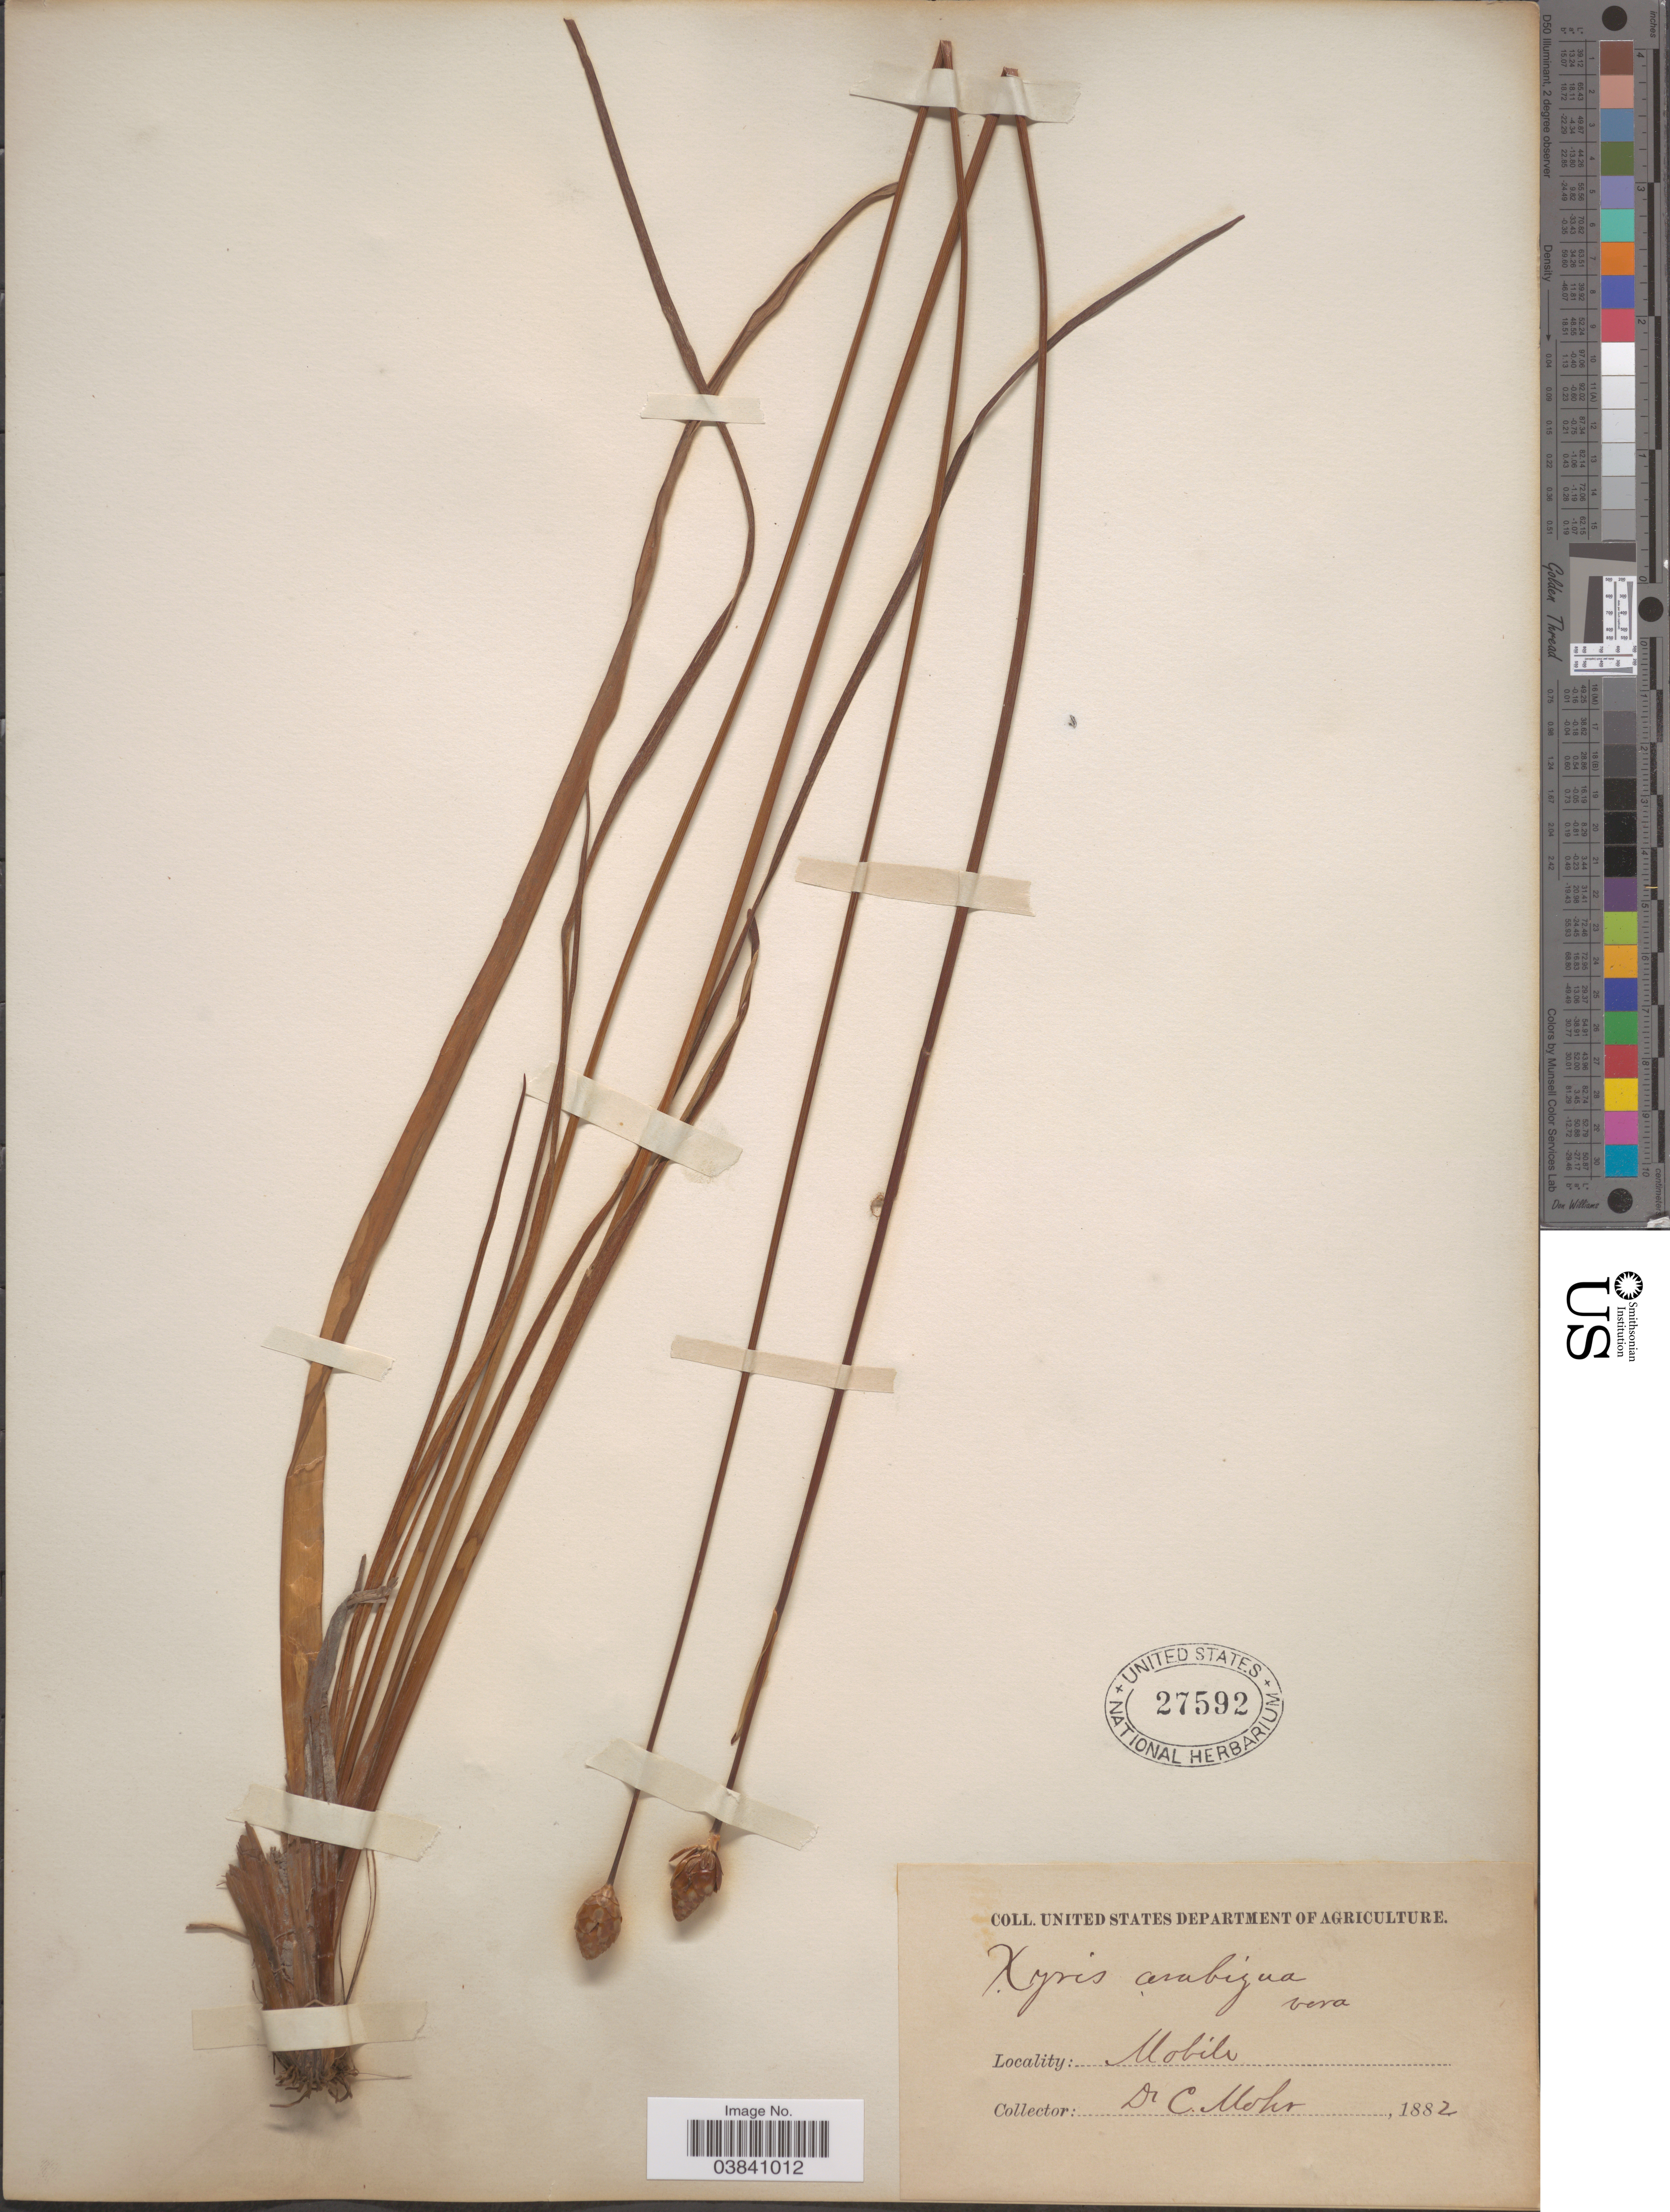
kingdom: Plantae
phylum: Tracheophyta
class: Liliopsida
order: Poales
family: Xyridaceae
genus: Xyris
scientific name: Xyris ambigua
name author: Beyr. ex Kunth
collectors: C. T. Mohr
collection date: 1882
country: United States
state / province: Alabama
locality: Mobile.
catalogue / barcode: US 27592